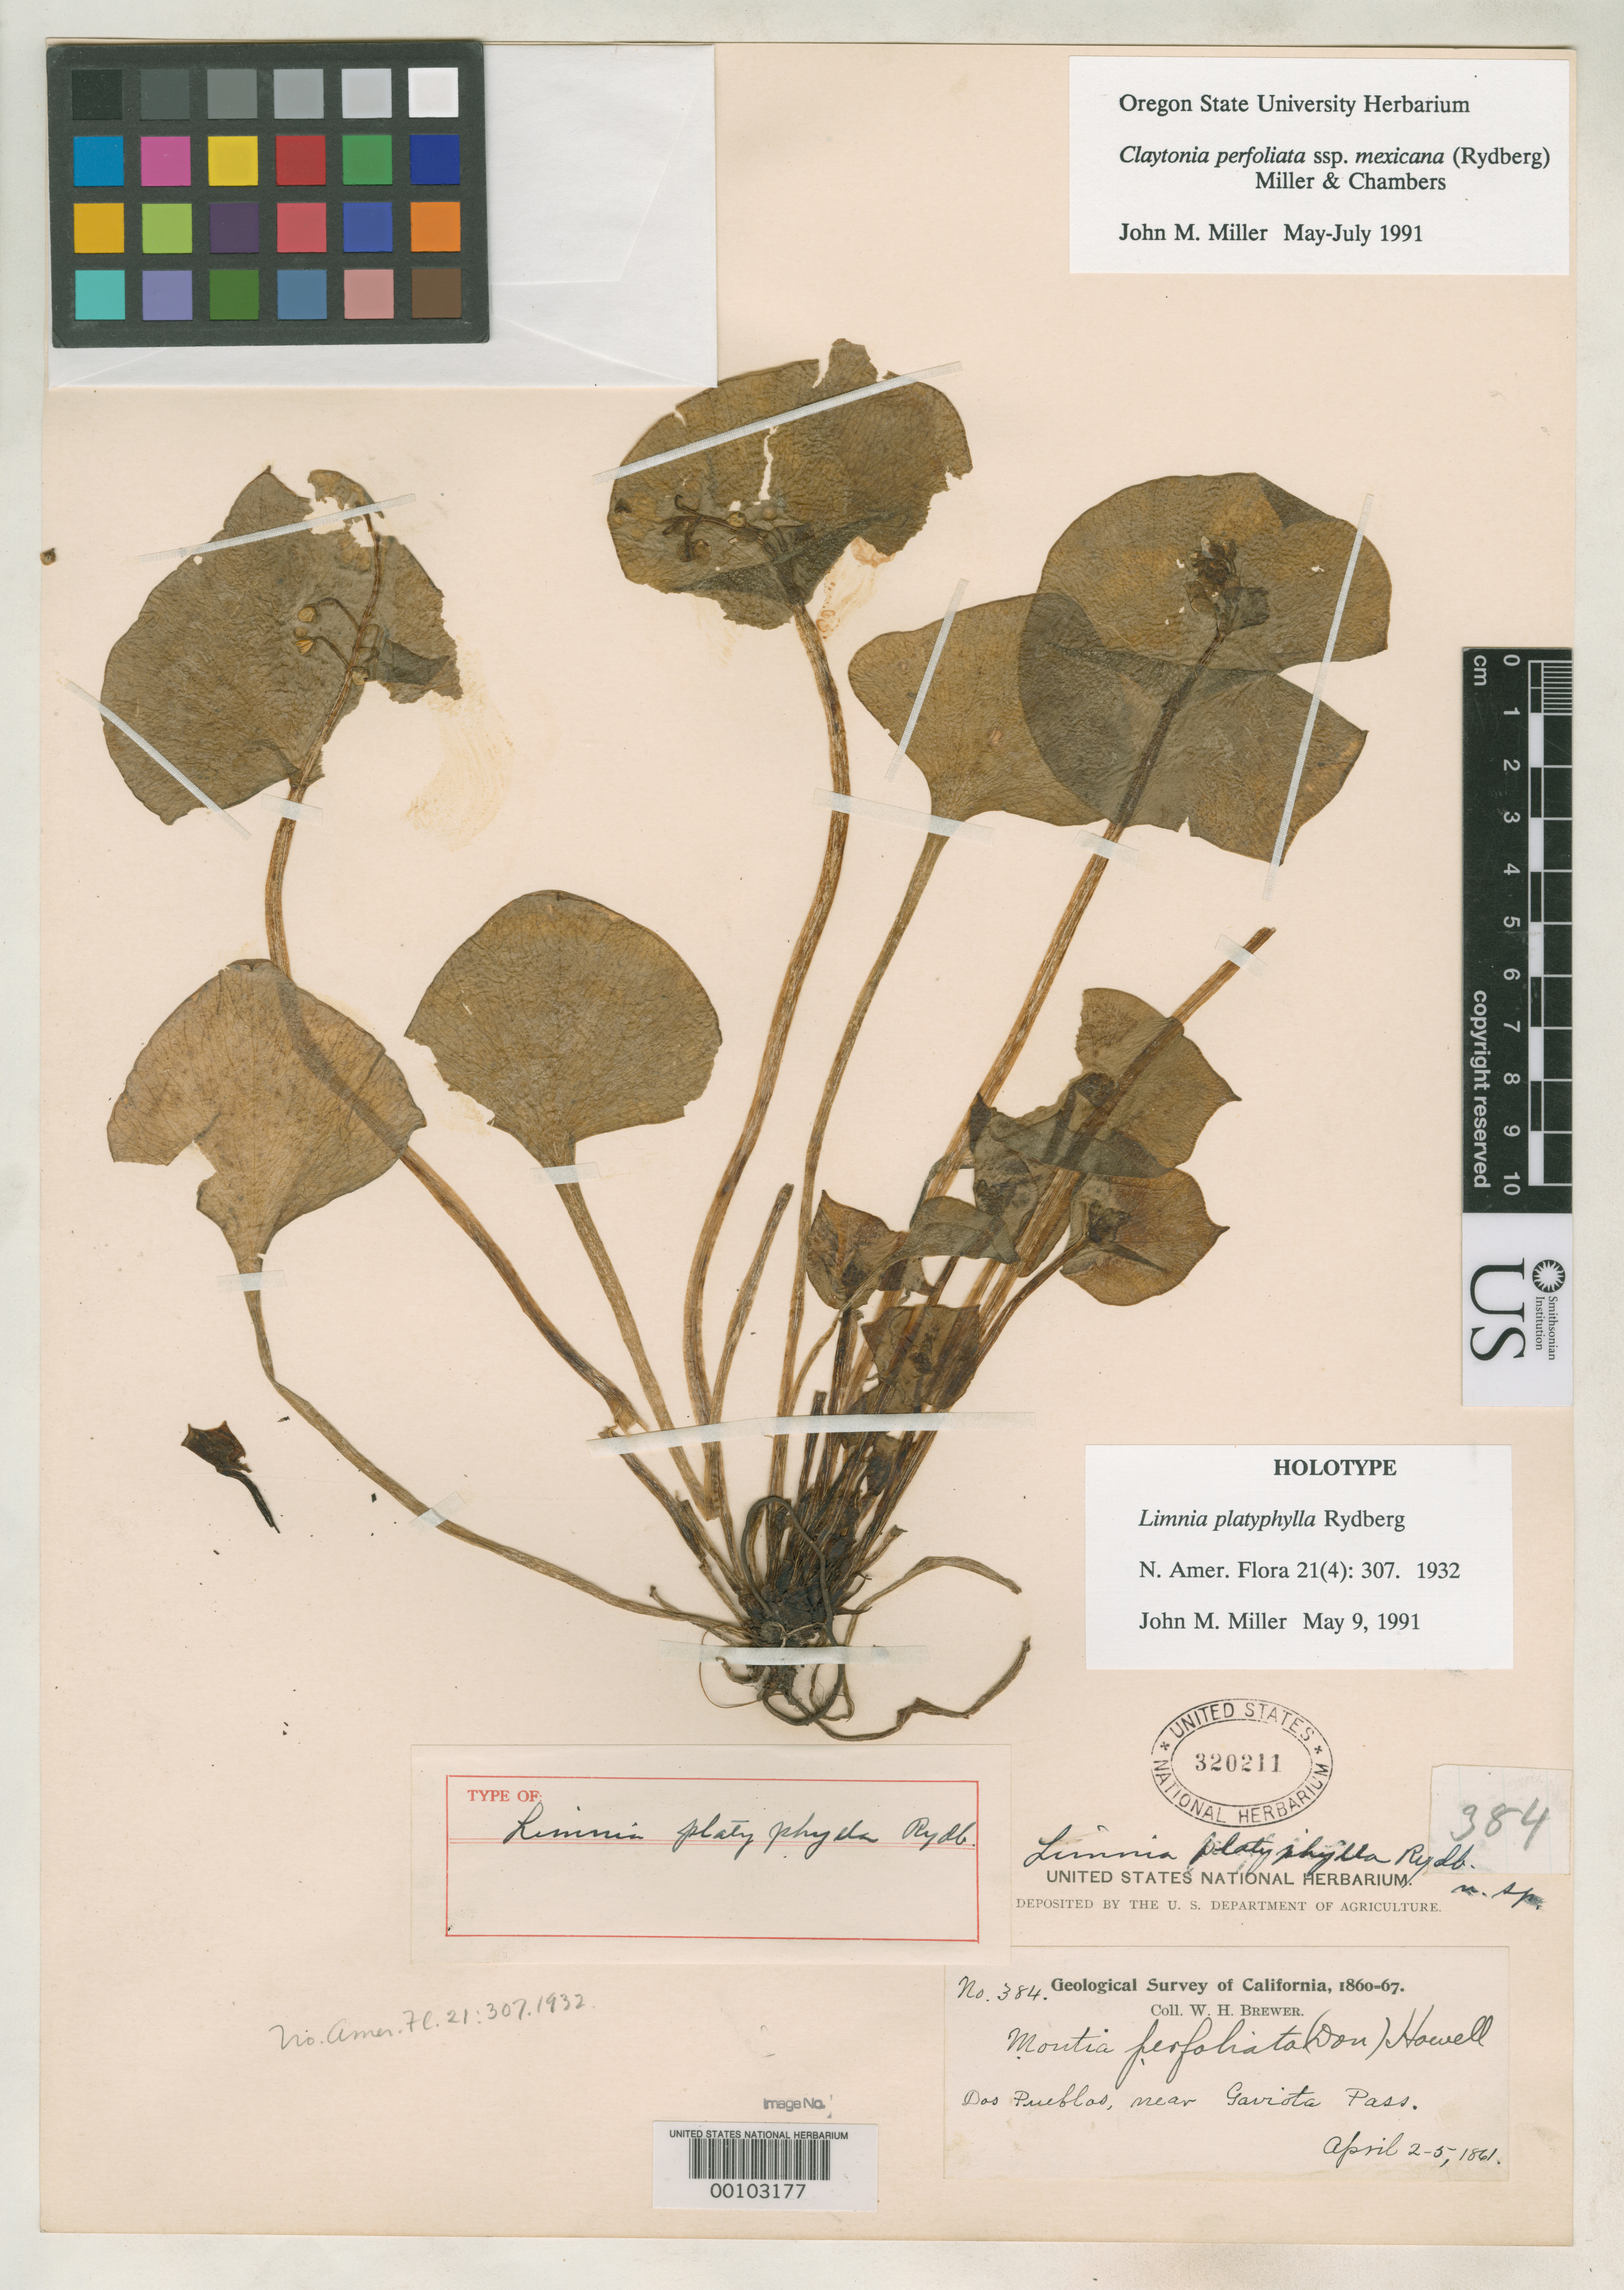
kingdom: Plantae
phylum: Tracheophyta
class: Magnoliopsida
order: Caryophyllales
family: Montiaceae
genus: Limnia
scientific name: Limnia platyphylla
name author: Rydb.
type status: Holotype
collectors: W. H. Brewer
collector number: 384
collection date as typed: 02 Apr 1861 to 05 Apr 1861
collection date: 1861-04-02/1861-04-05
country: United States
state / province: California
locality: Dos Pueblos, near Gairota Pass.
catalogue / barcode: US 320211